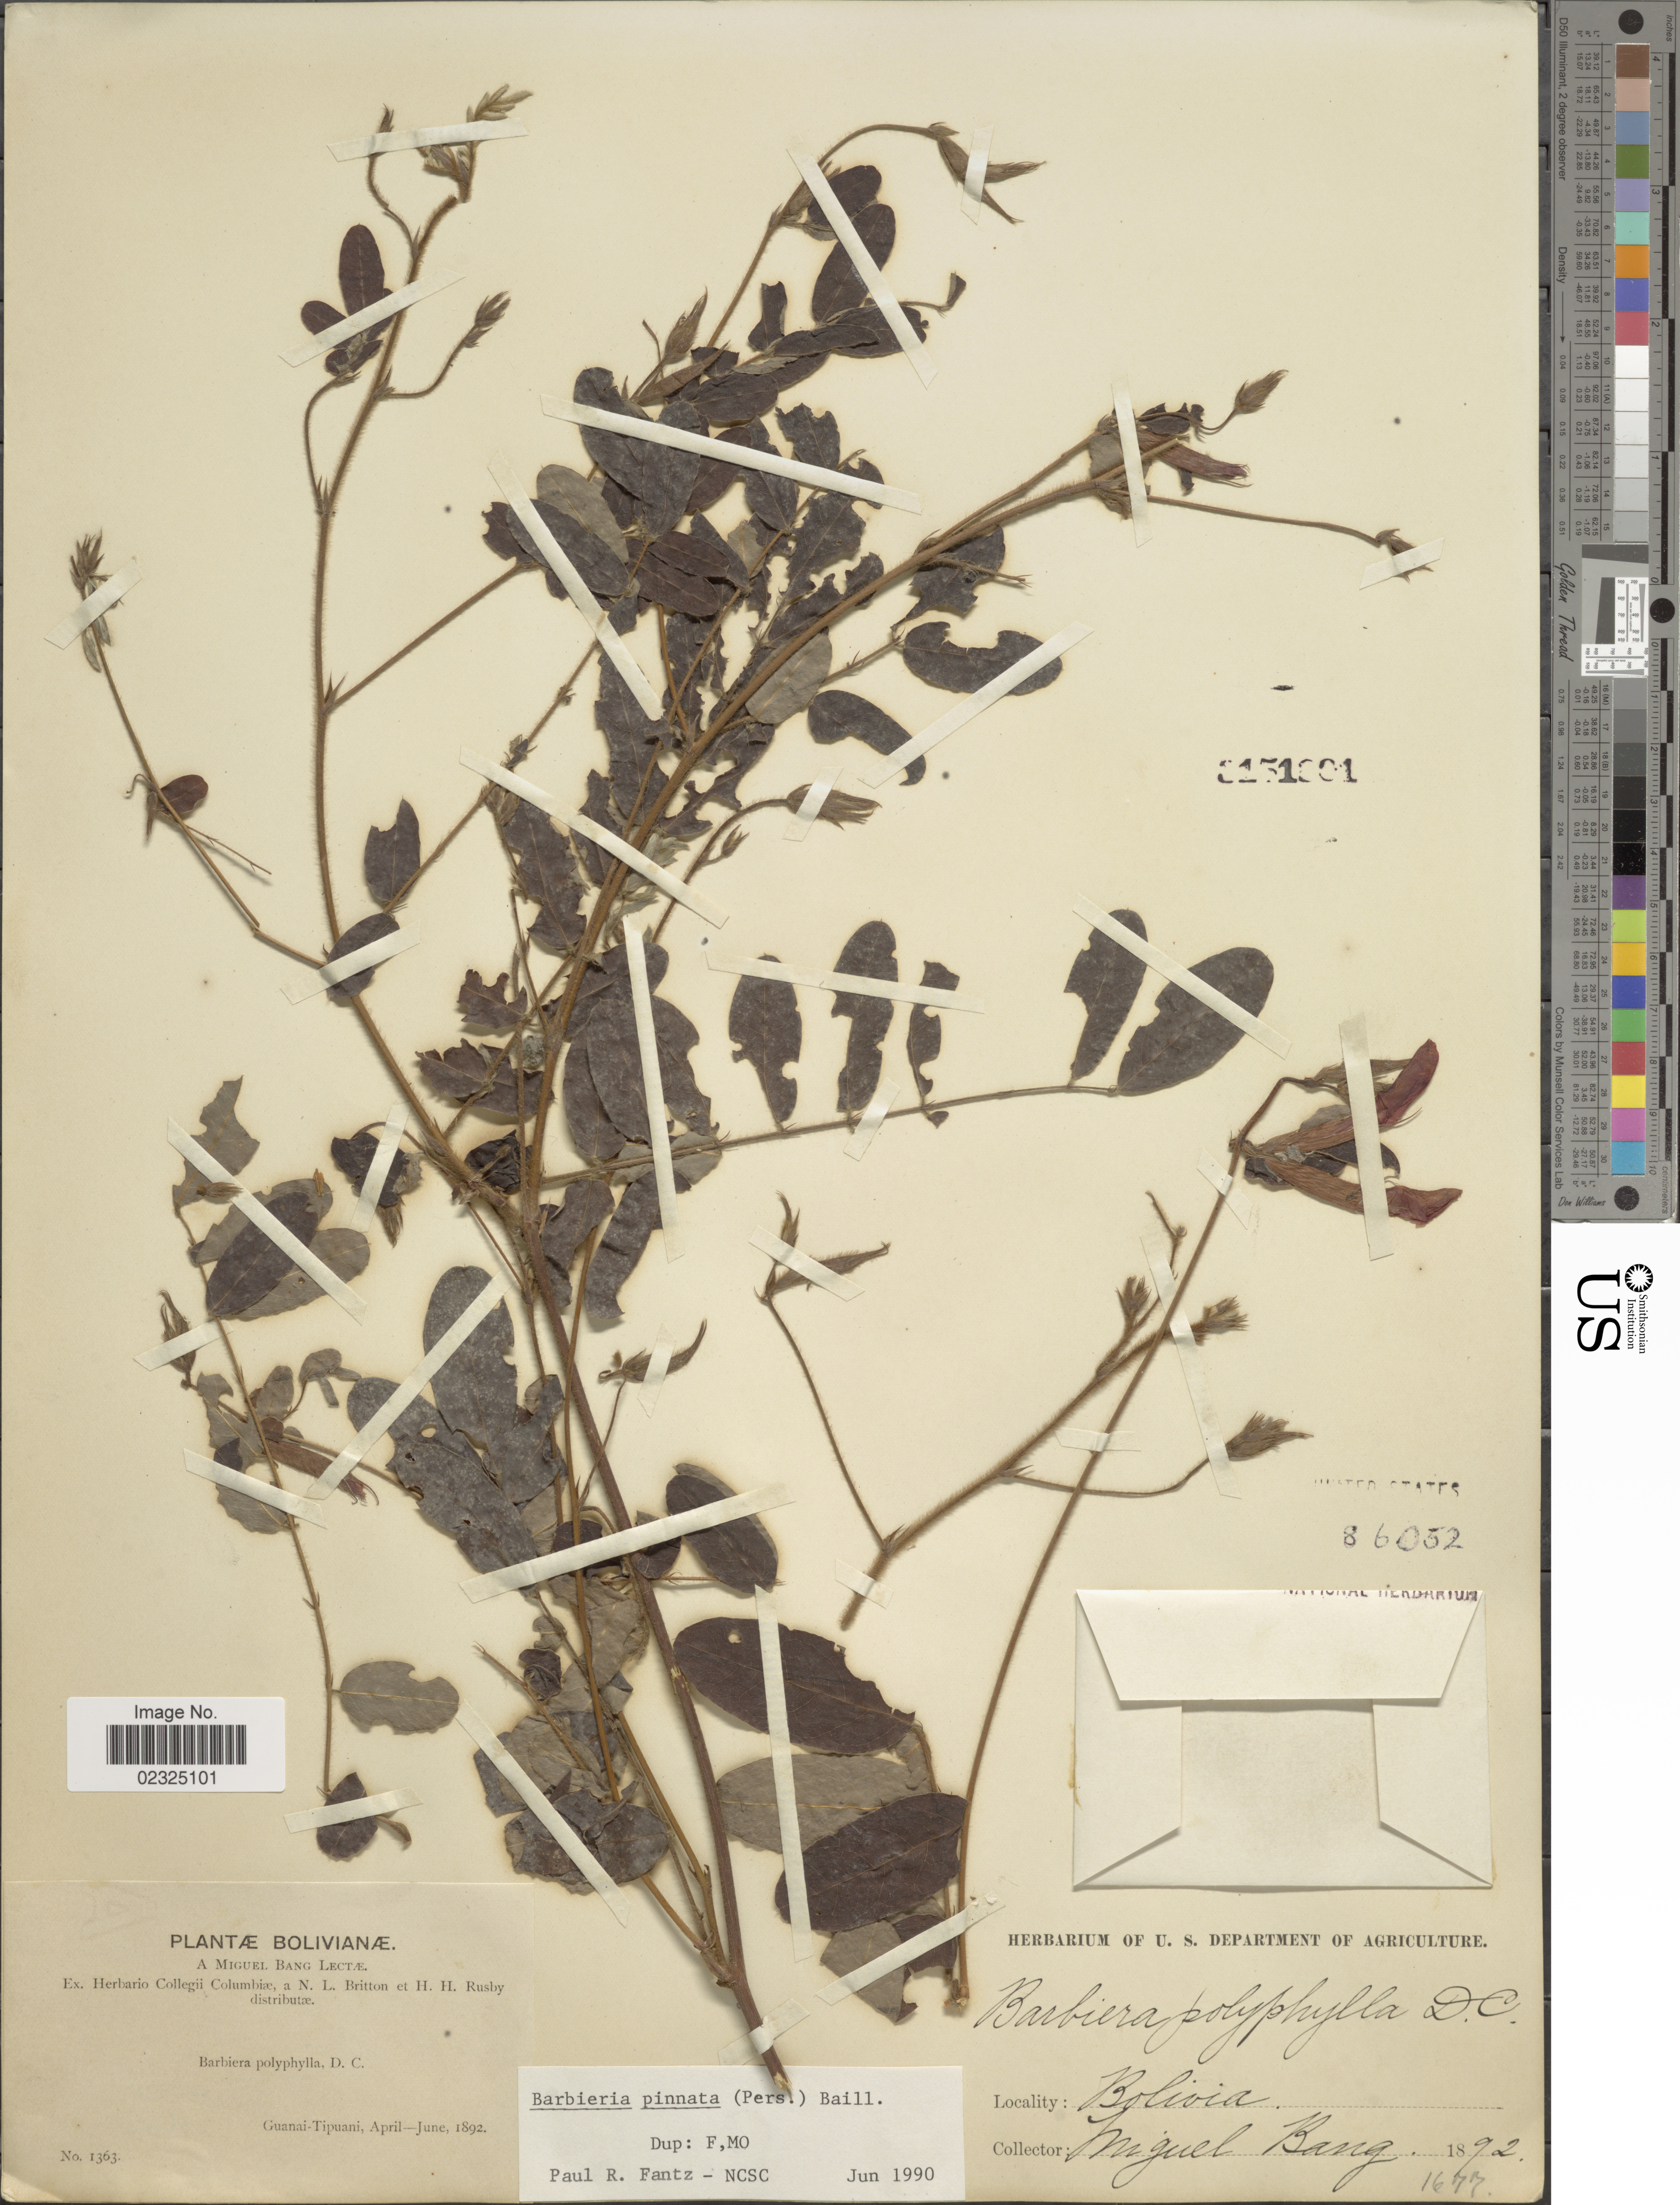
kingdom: Plantae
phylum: Tracheophyta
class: Magnoliopsida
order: Fabales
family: Fabaceae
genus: Barbieria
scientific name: Barbieria sp.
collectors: M. Bang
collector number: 1363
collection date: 1892-04/1892-06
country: Bolivia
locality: Guanai-Tipuani.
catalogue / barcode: US 86052